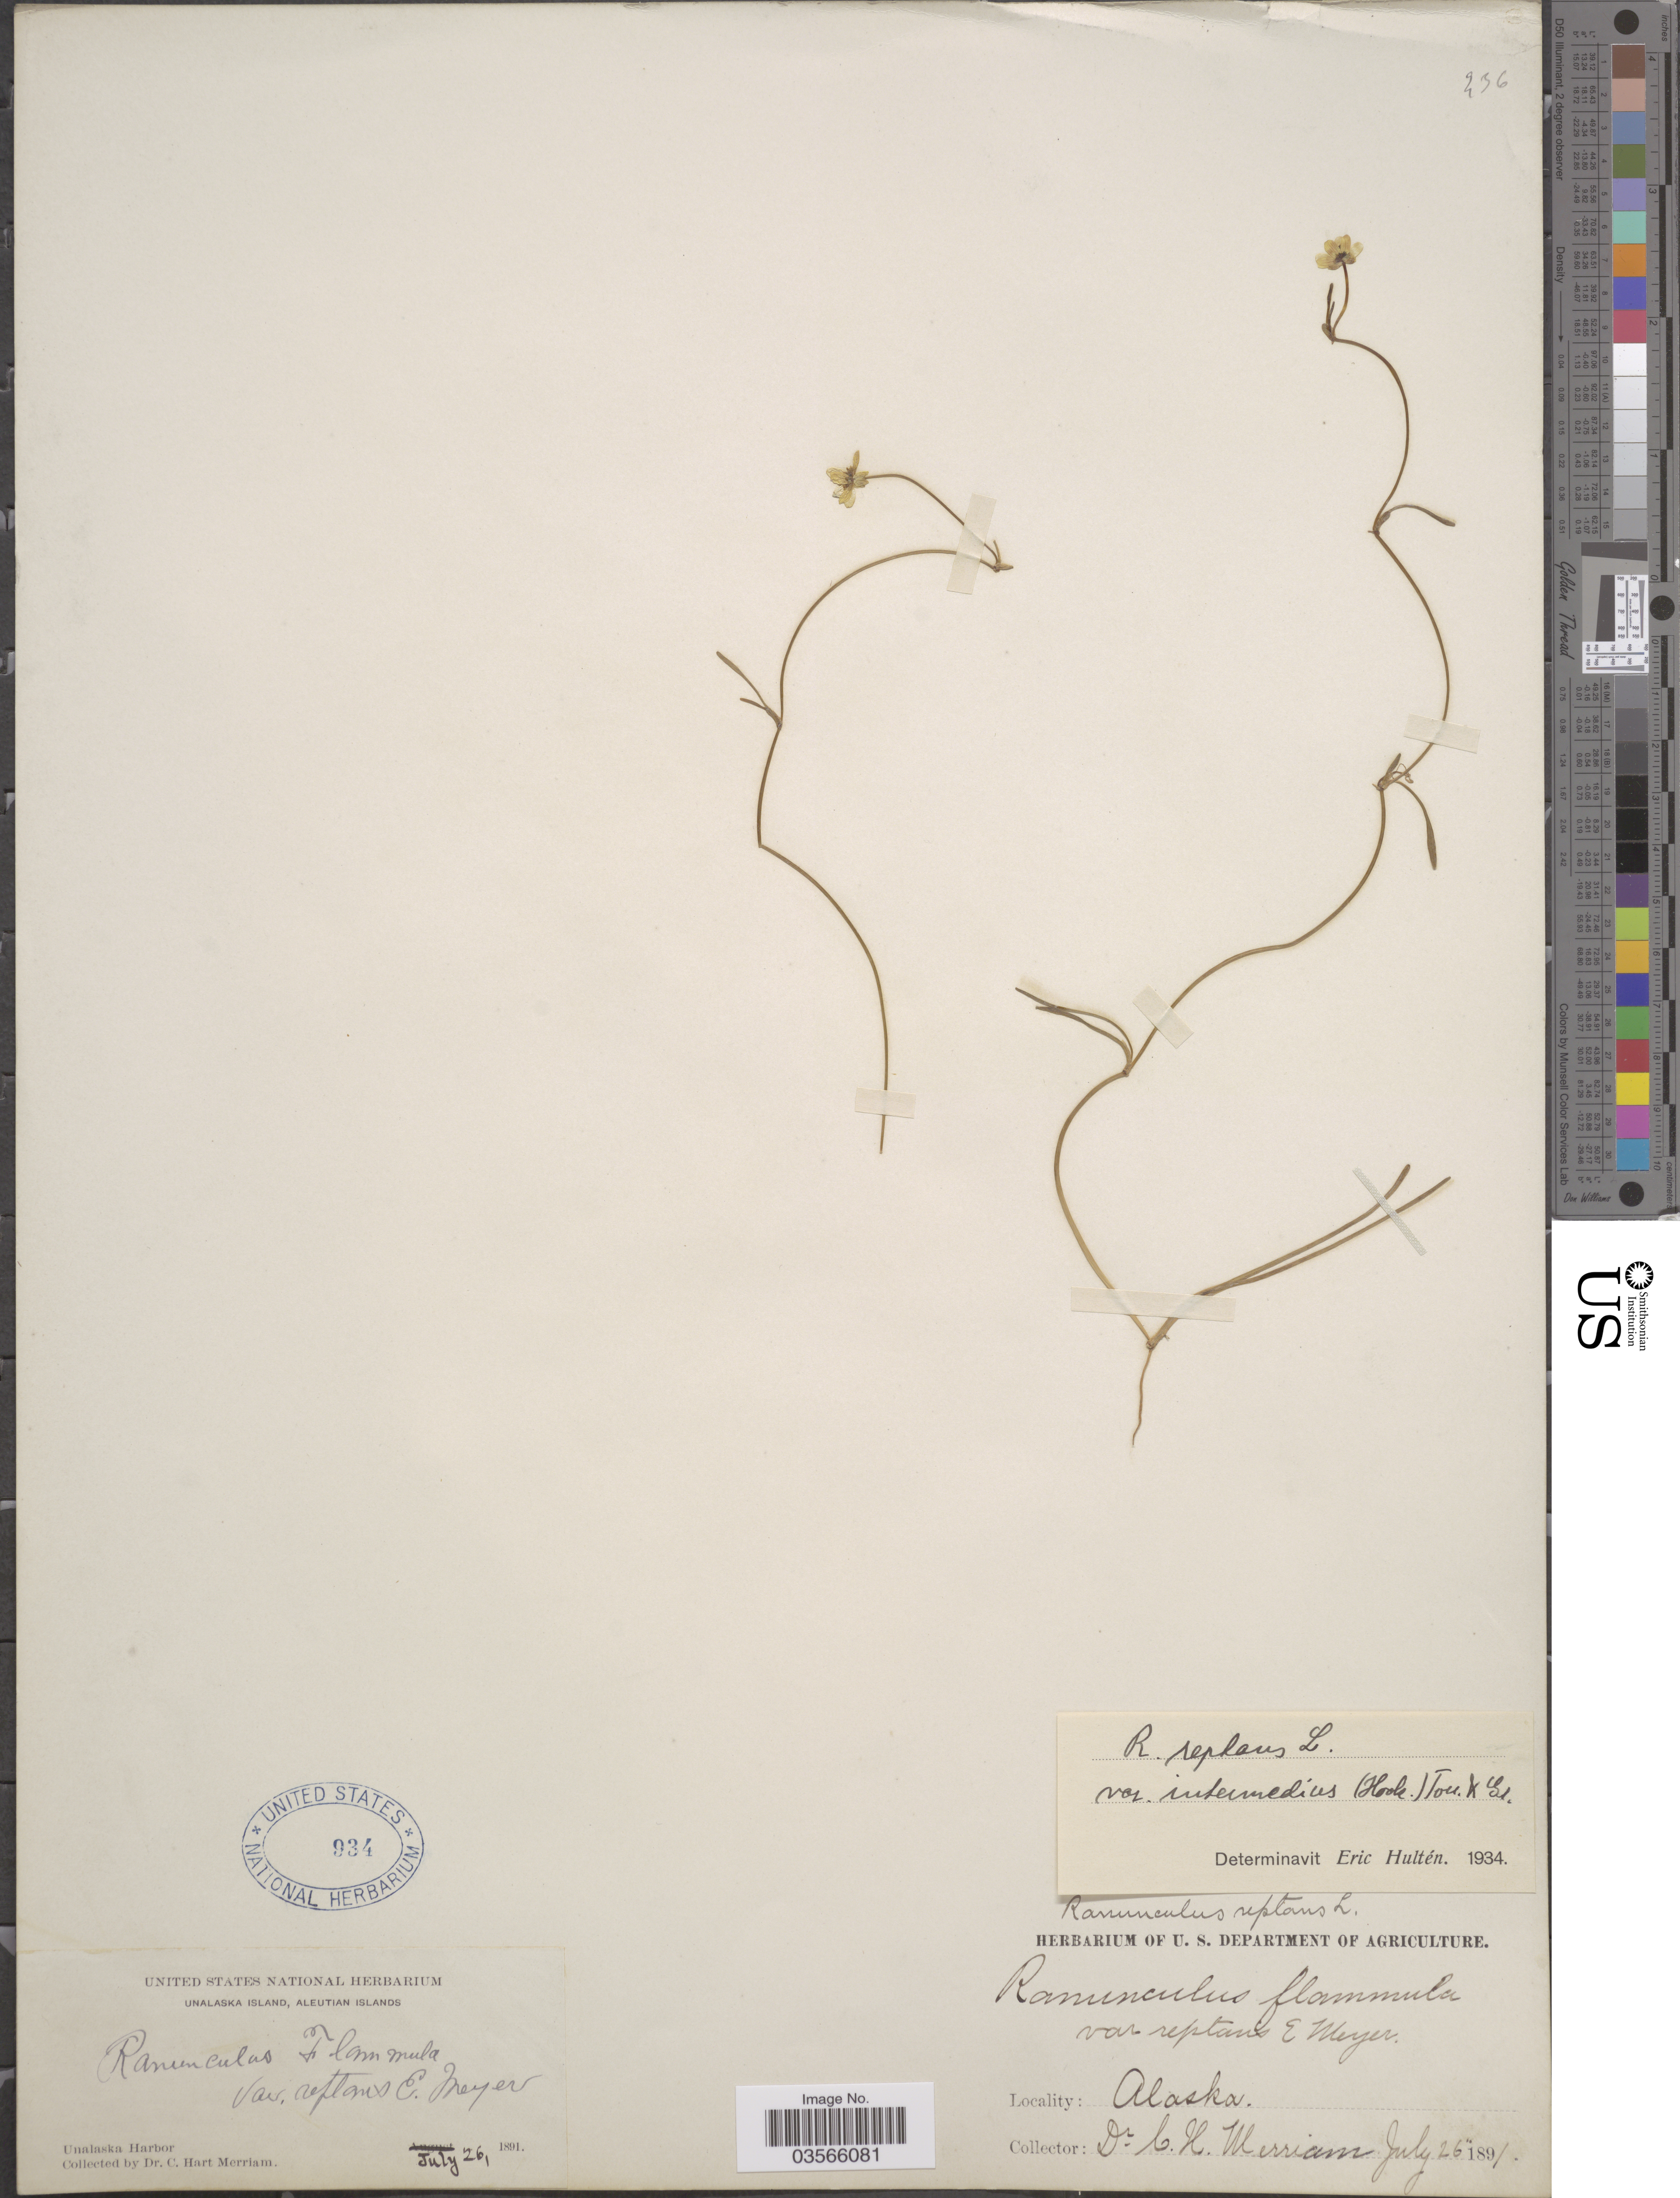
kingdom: Plantae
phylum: Tracheophyta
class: Magnoliopsida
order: Ranunculales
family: Ranunculaceae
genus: Ranunculus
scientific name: Ranunculus flammula var. filiformis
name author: (Michx.) Hook.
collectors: C. Merriam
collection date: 1891-07-26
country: United States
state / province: Alaska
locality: Unalaska Island, Aleutian Islands. Unalaska Harbor.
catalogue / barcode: US 934